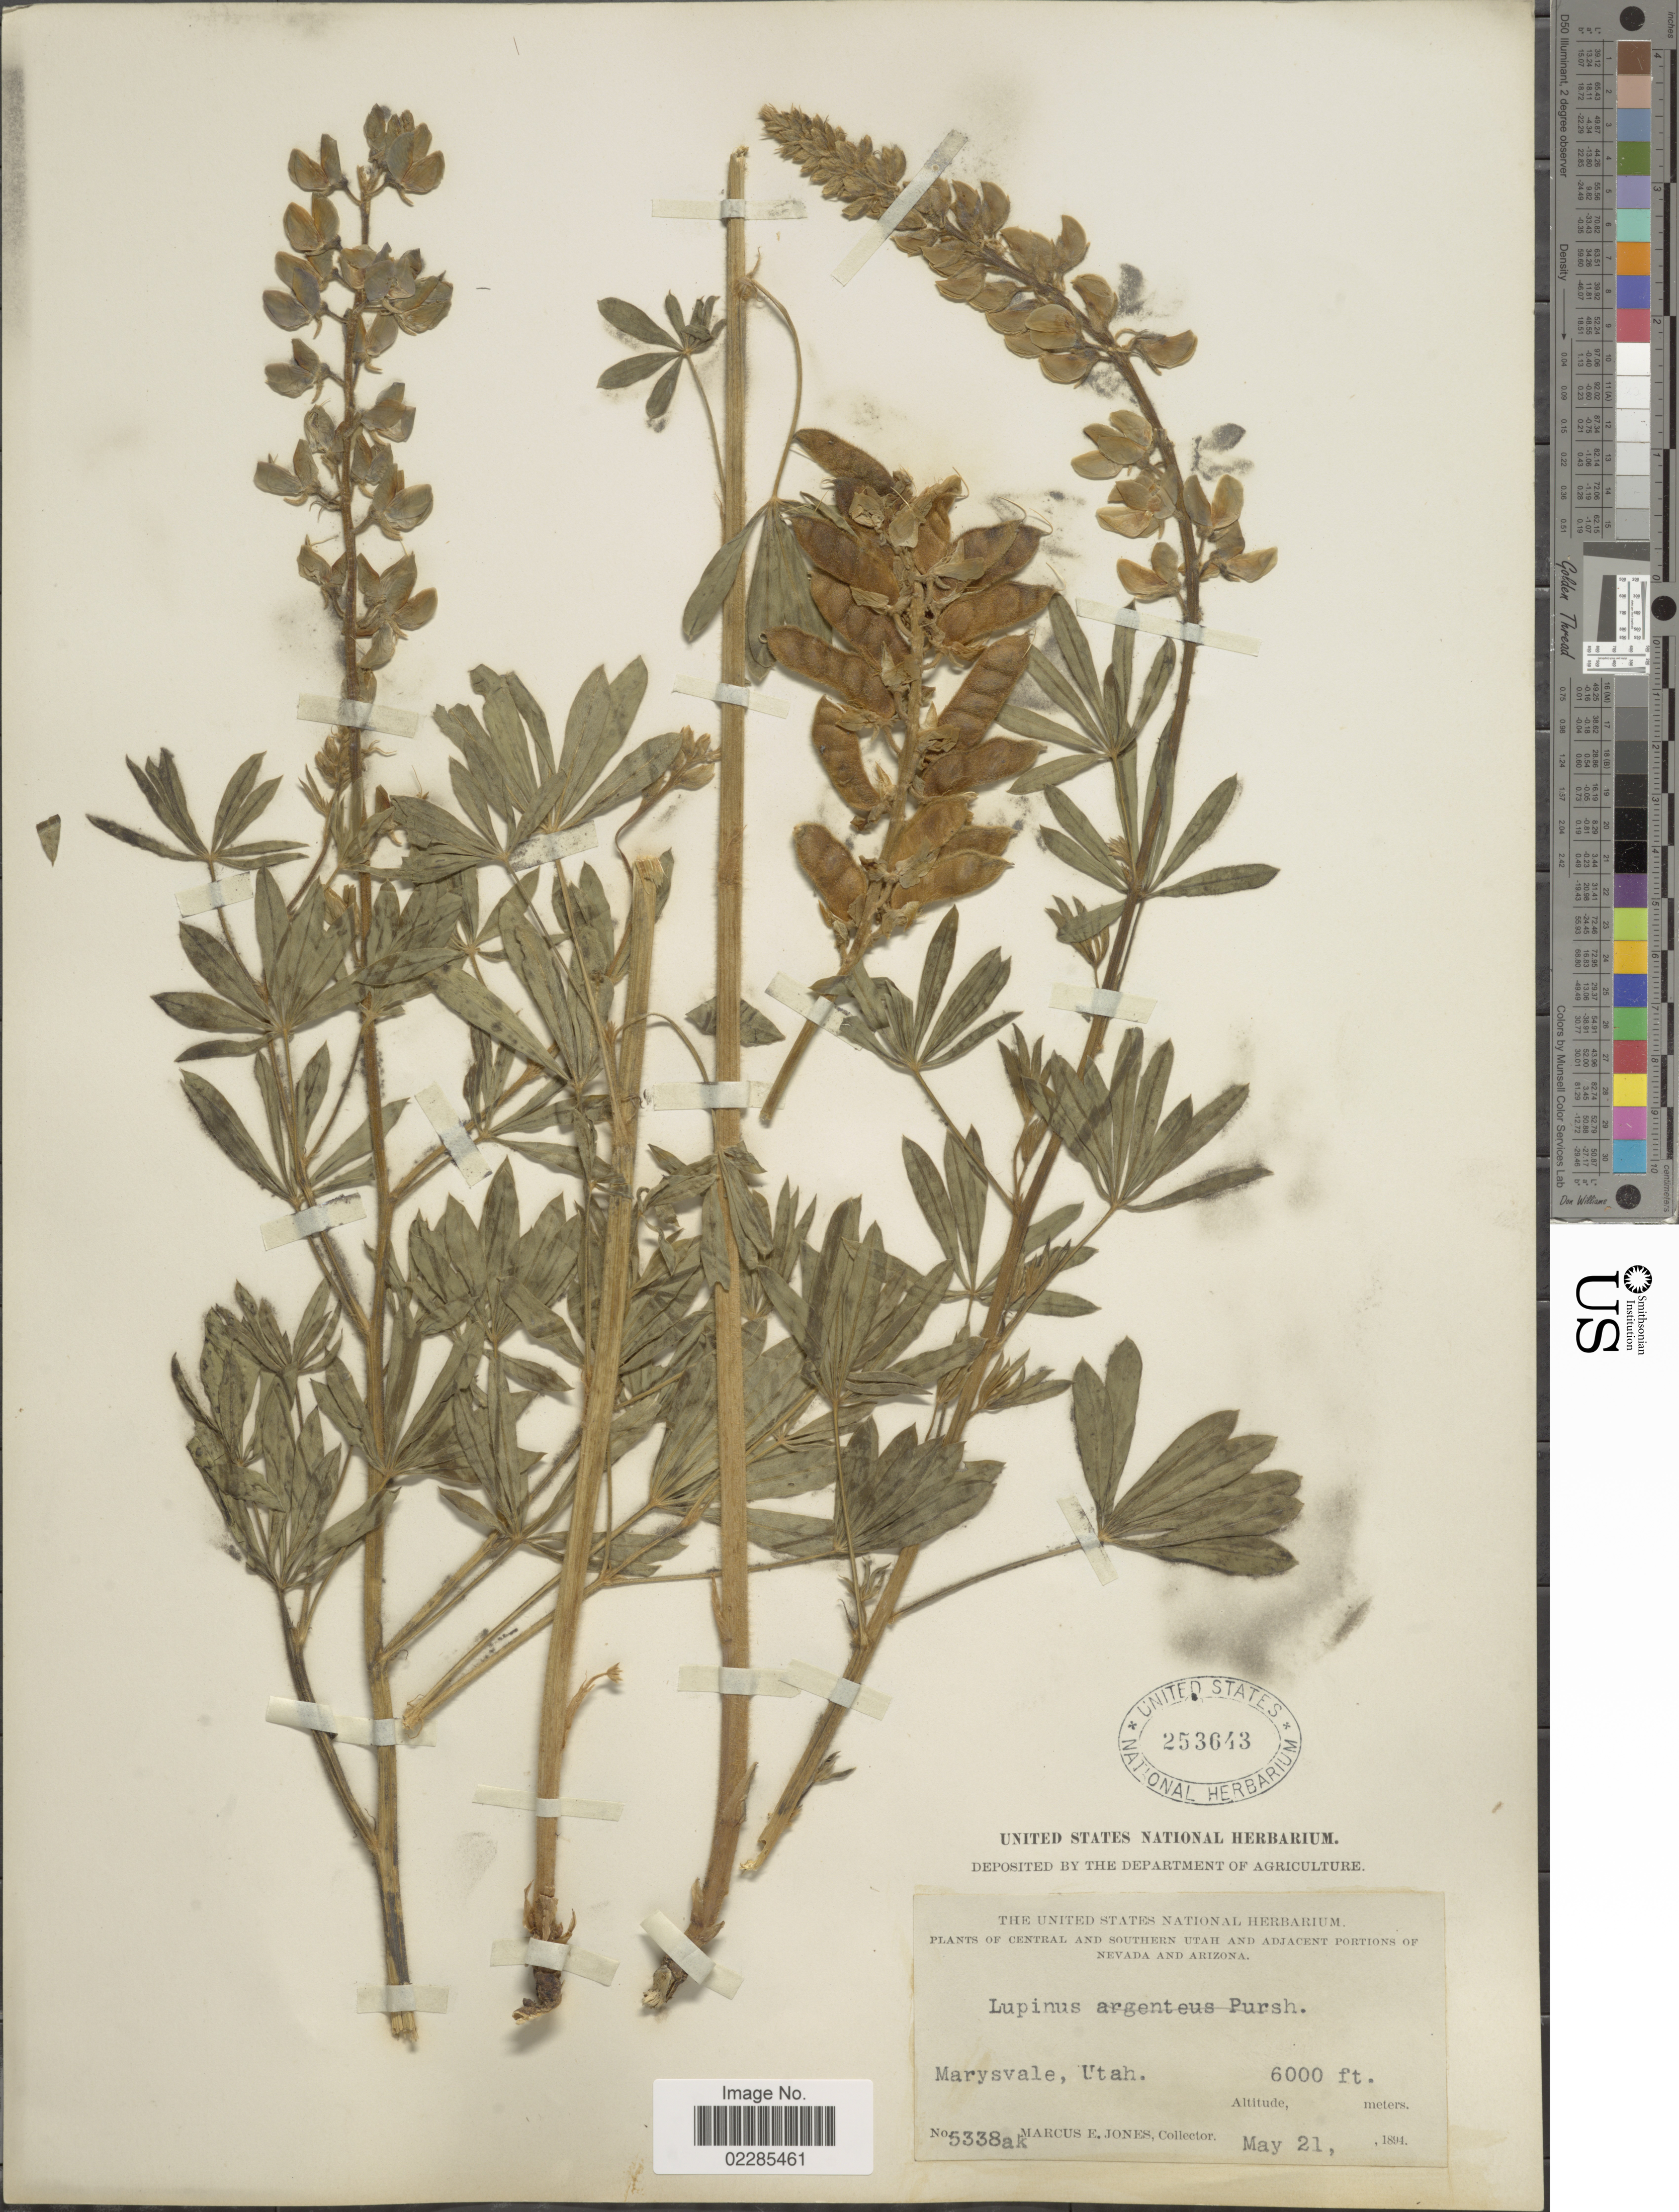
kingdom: Plantae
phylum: Tracheophyta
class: Magnoliopsida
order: Fabales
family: Fabaceae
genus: Lupinus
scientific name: Lupinus jonesii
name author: Rydb.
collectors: M. E. Jones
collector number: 5338ak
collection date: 1894-05-21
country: United States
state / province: Utah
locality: Central and Southern Utah and Adjacent Portions of Nevada and Arizona, Marysvale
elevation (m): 1829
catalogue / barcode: US 253643